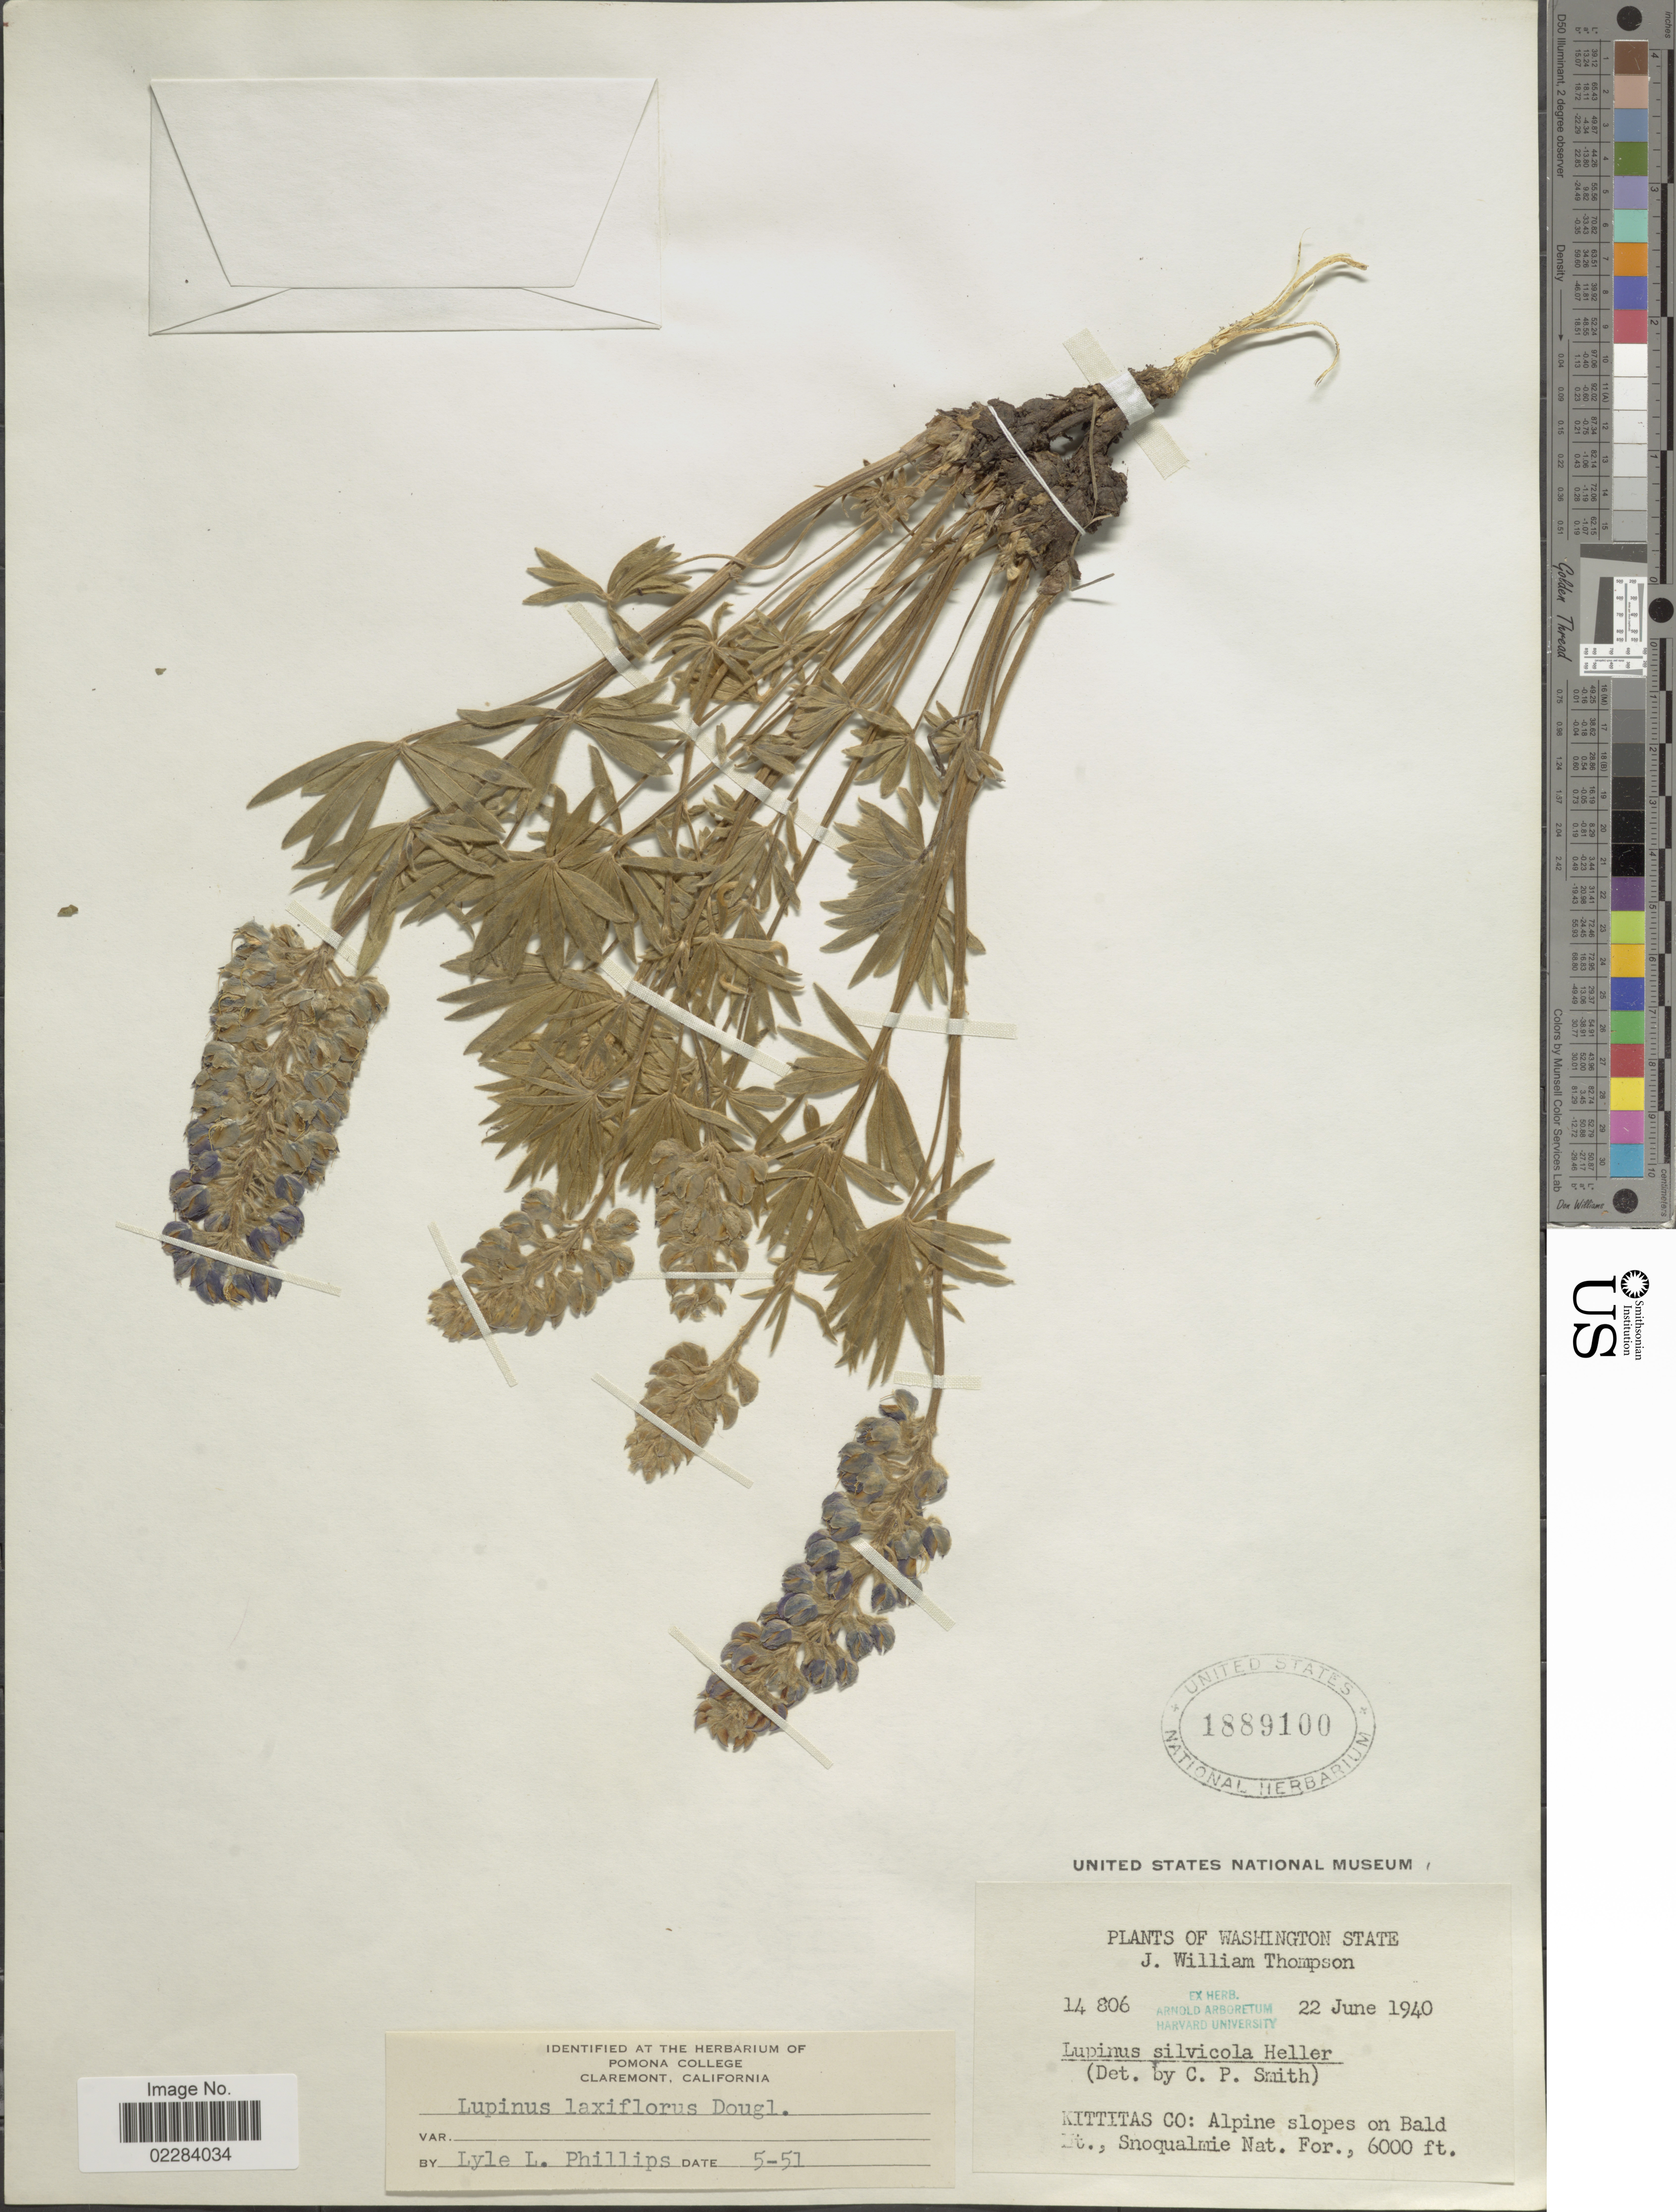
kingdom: Plantae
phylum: Tracheophyta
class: Magnoliopsida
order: Fabales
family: Fabaceae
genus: Lupinus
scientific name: Lupinus arbustus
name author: Lindl.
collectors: J. W. Thompson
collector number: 14806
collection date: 1940-06-22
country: United States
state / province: Washington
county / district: Kittitas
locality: Kittitas Co.: Alpine slopes on Bald Mt., Snoqualmie Nat. For.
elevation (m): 1829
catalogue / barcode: US 1889100